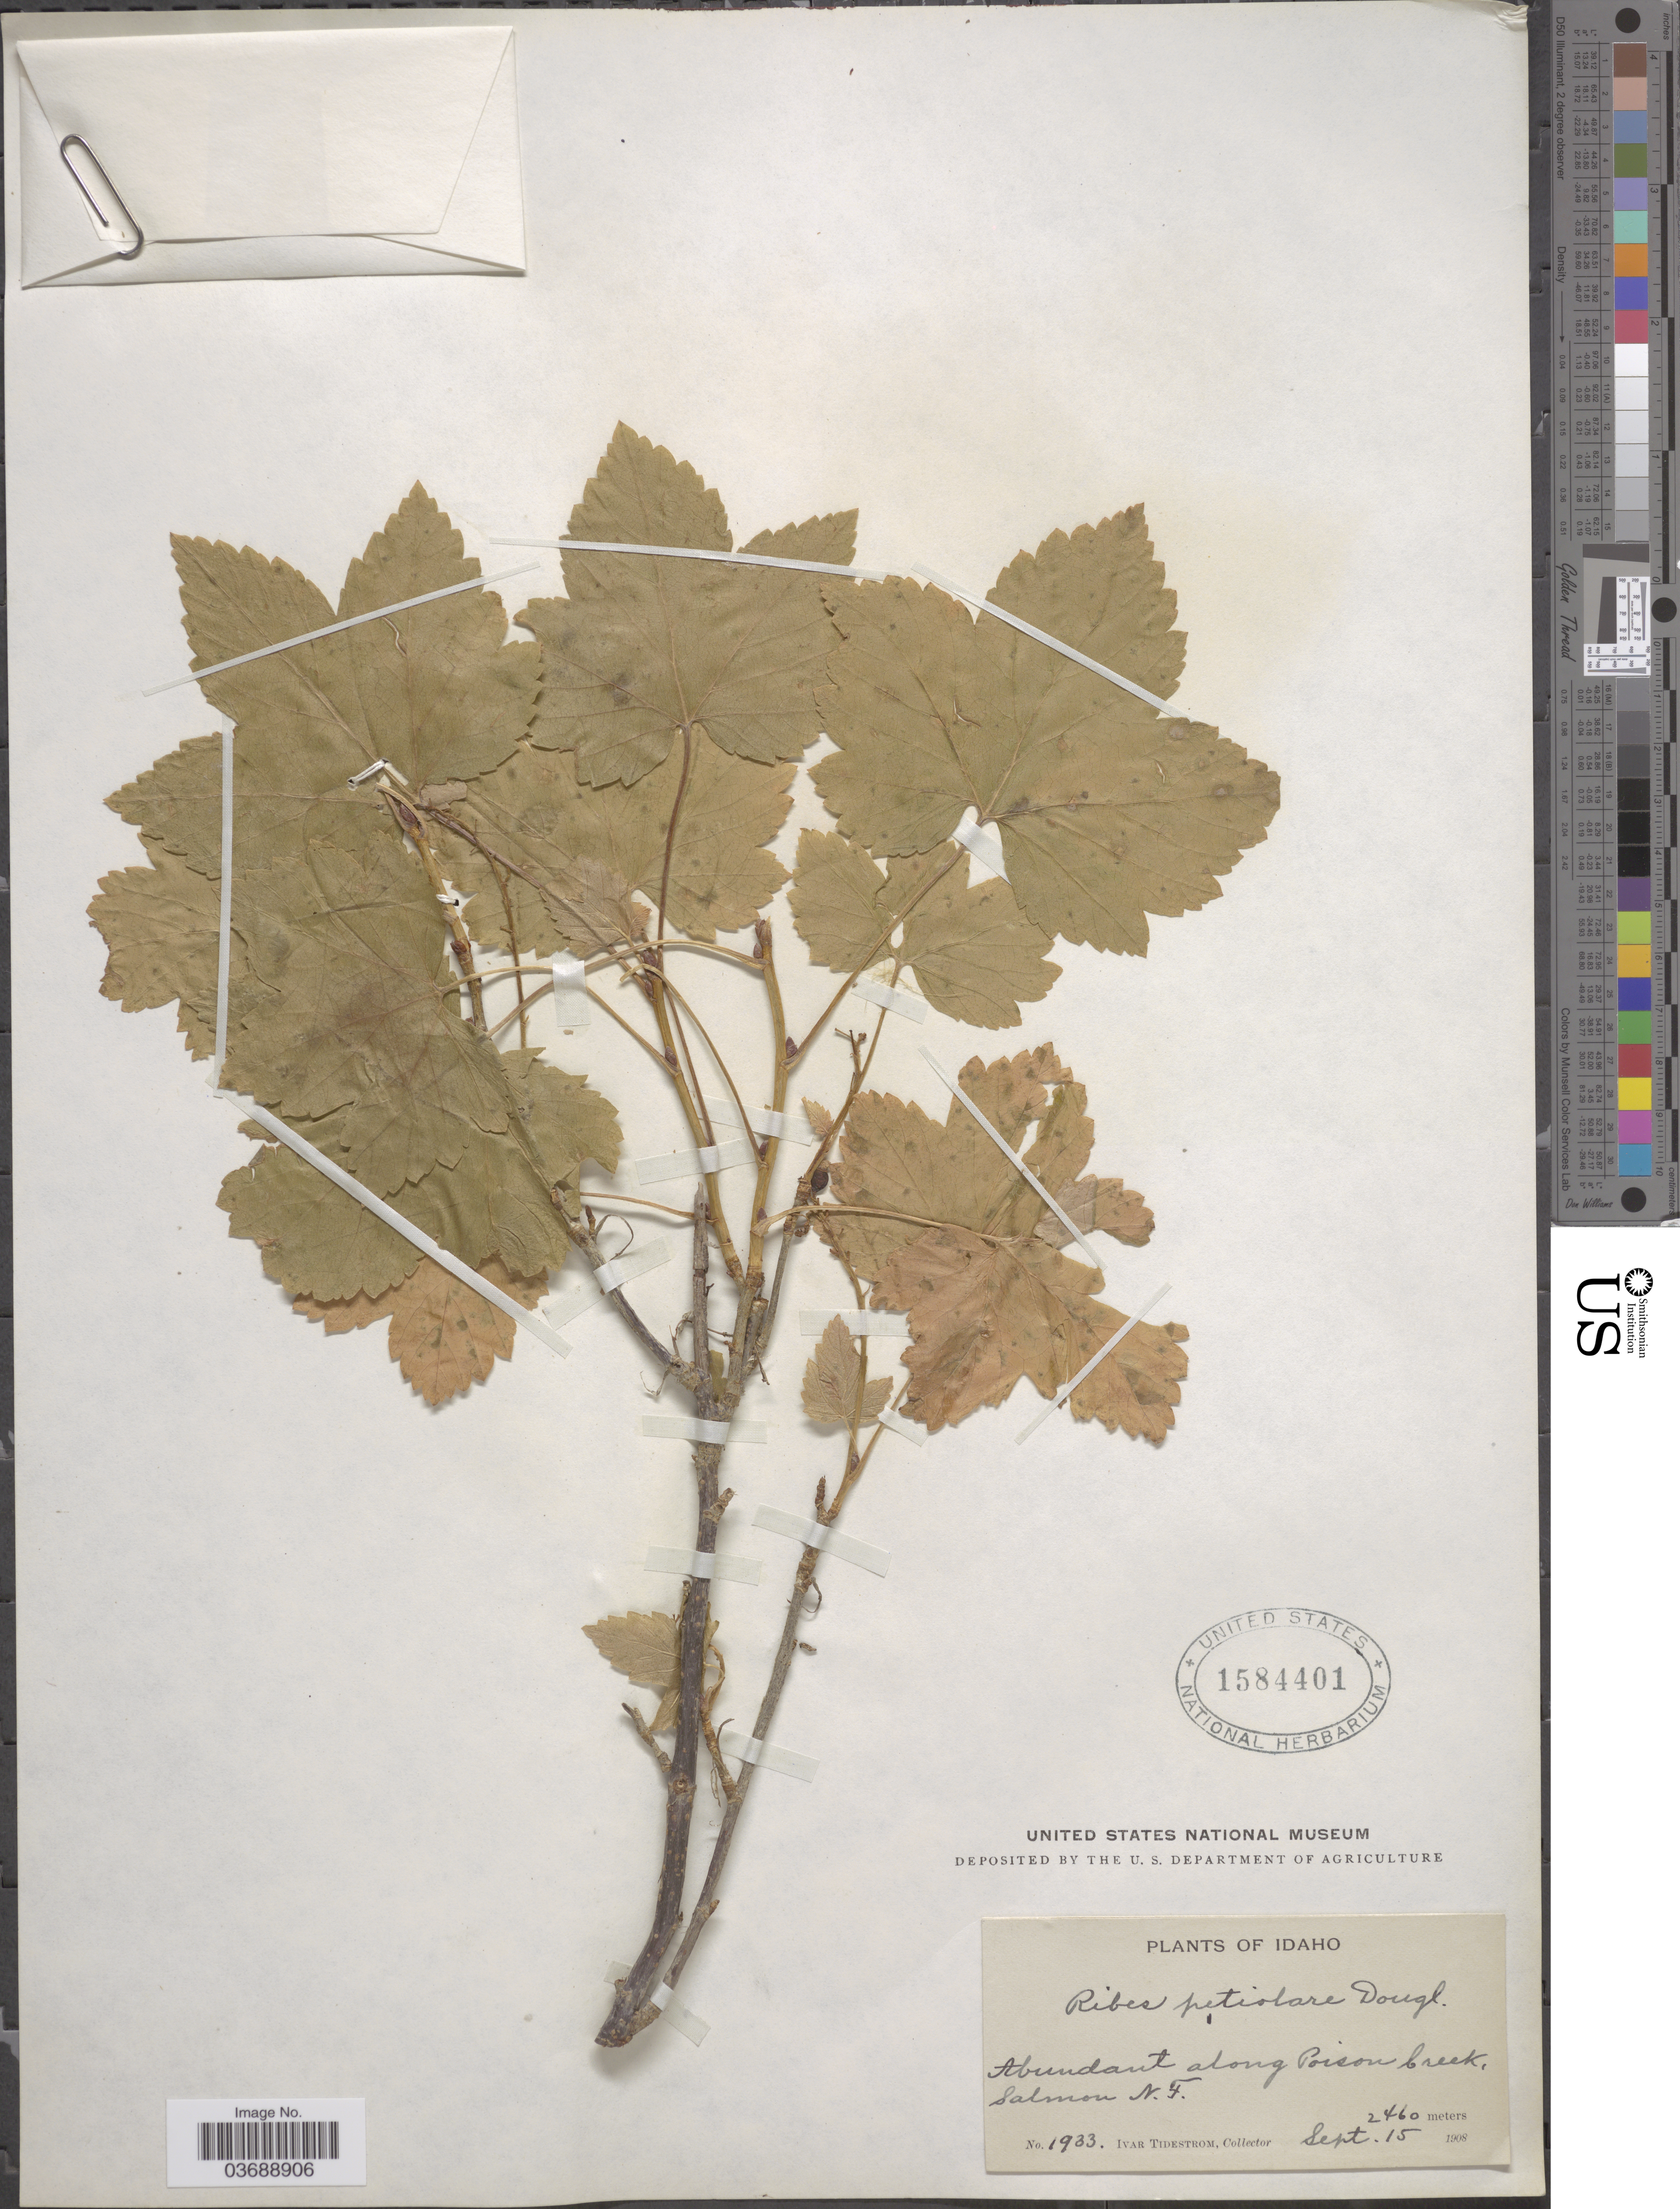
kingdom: Plantae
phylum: Tracheophyta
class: Magnoliopsida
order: Saxifragales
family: Grossulariaceae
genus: Ribes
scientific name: Ribes petiolare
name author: Douglas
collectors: I. F. Tidestrom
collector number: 1933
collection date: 1908-09-15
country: United States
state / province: Idaho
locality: Abundant along Poison Creek, Salmon N. F.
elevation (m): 2460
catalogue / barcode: US 1584401